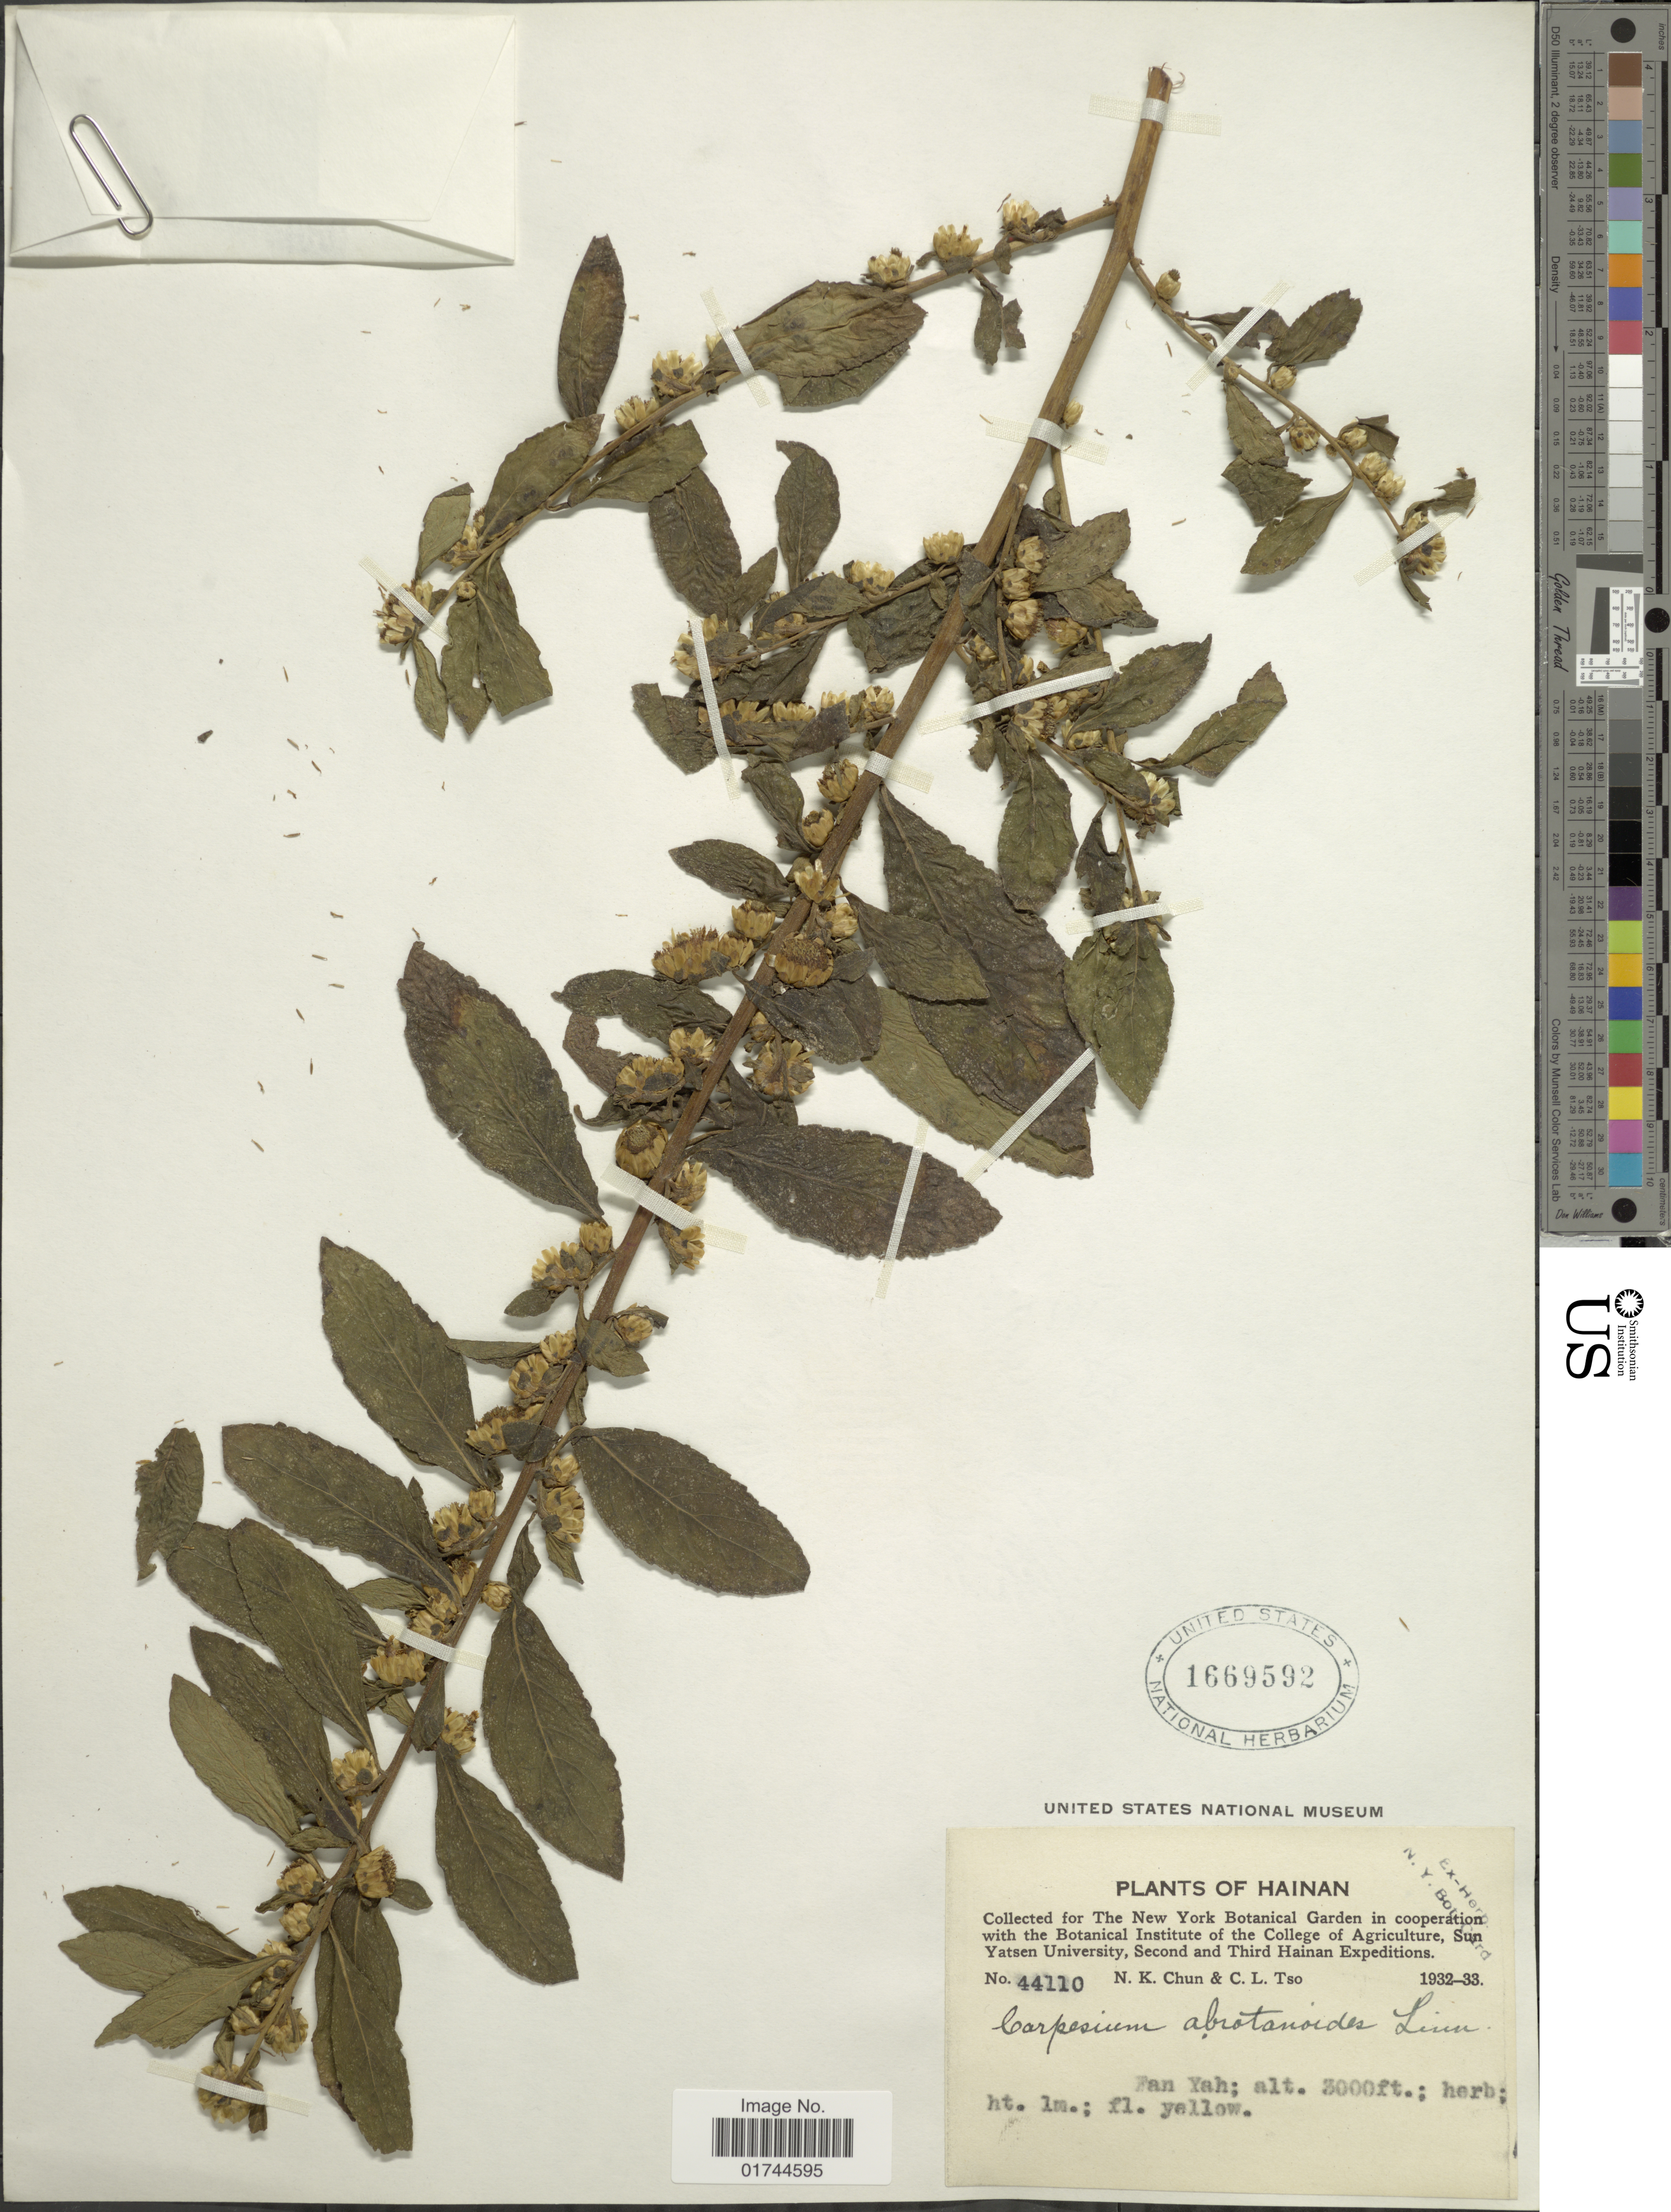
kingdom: Plantae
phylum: Tracheophyta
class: Magnoliopsida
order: Asterales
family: Asteraceae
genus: Carpesium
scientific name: Carpesium abrotanoides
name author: L.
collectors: N. K. Chun & C. Tso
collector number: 44110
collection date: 1932/1933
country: China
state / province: Hainan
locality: Fan Yah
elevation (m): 914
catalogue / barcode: US 1669592